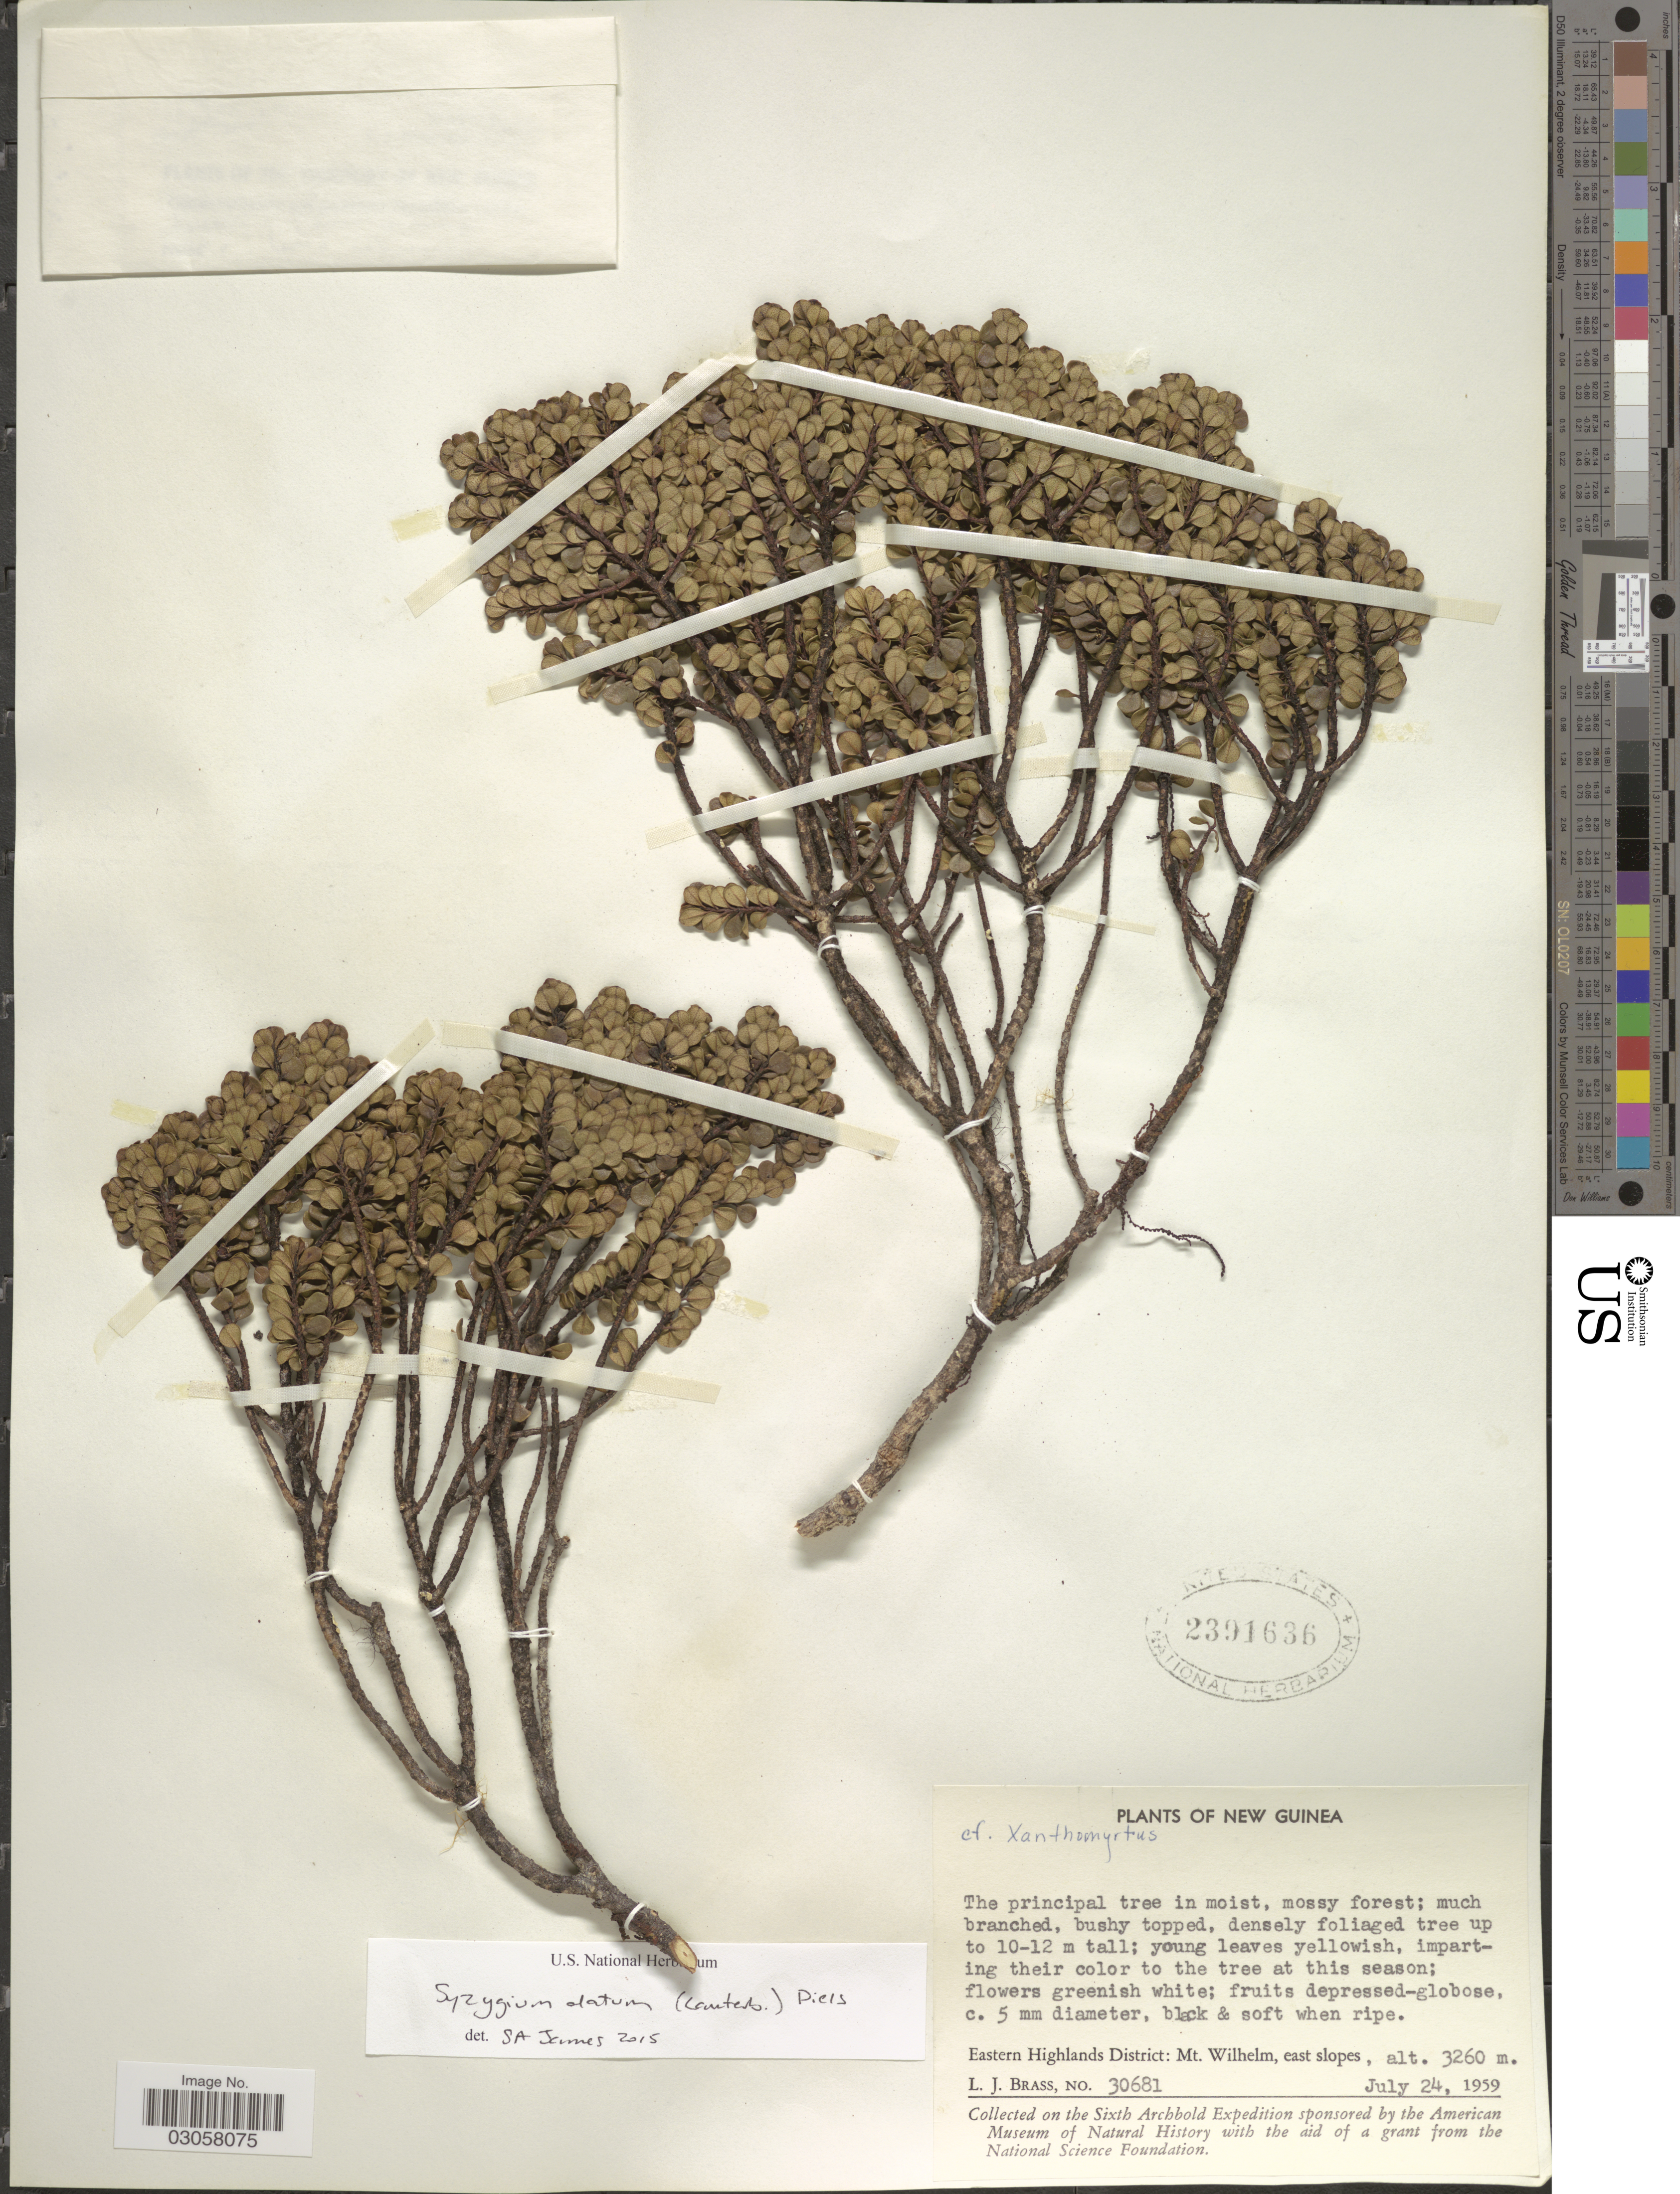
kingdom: Plantae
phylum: Tracheophyta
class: Magnoliopsida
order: Myrtales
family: Myrtaceae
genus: Syzygium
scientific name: Syzygium alatum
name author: (Lauterb.) Diels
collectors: L. J. Brass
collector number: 30681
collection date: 1959-07-24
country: Papua New Guinea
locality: New Guinea. Eastern Highlands District: Mt. Wilhelm, east slopes.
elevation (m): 3260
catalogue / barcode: US 2391636